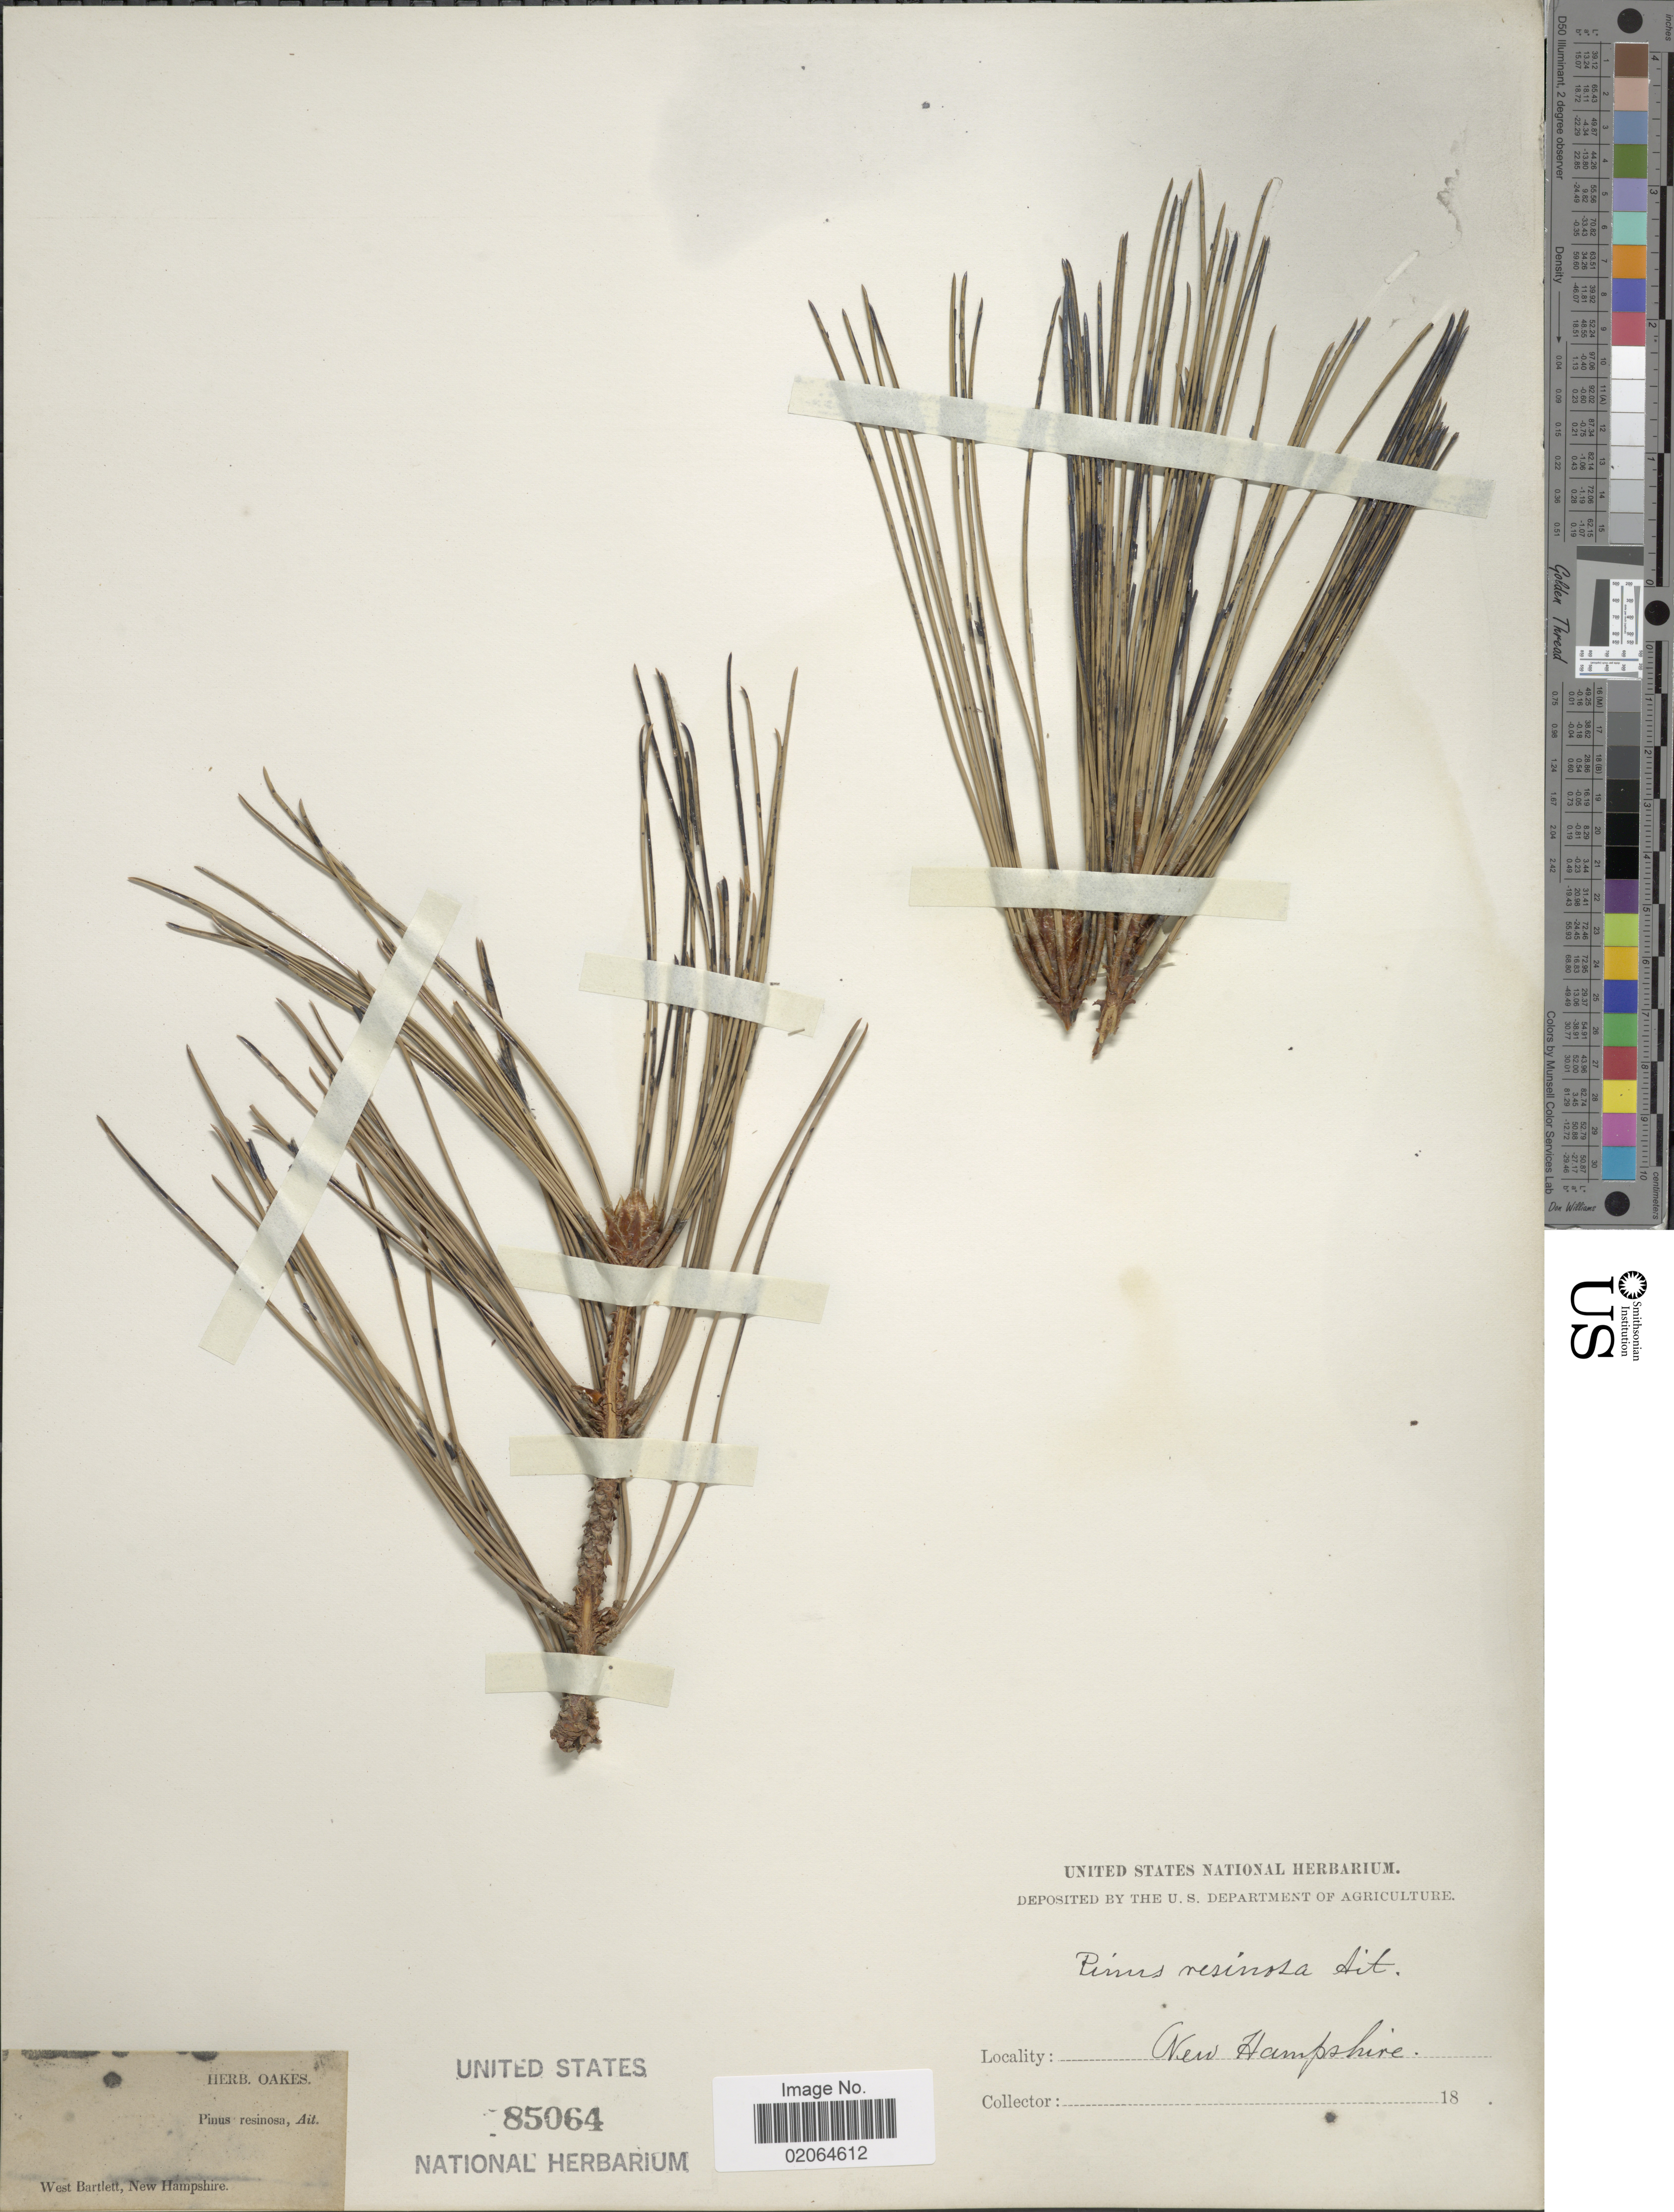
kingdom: Plantae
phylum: Tracheophyta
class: Pinopsida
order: Pinales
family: Pinaceae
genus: Pinus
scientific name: Pinus resinosa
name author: Aiton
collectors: ex herb. Oakes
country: United States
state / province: New Hampshire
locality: New Hampshire, West Bartlett.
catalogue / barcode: US 85064